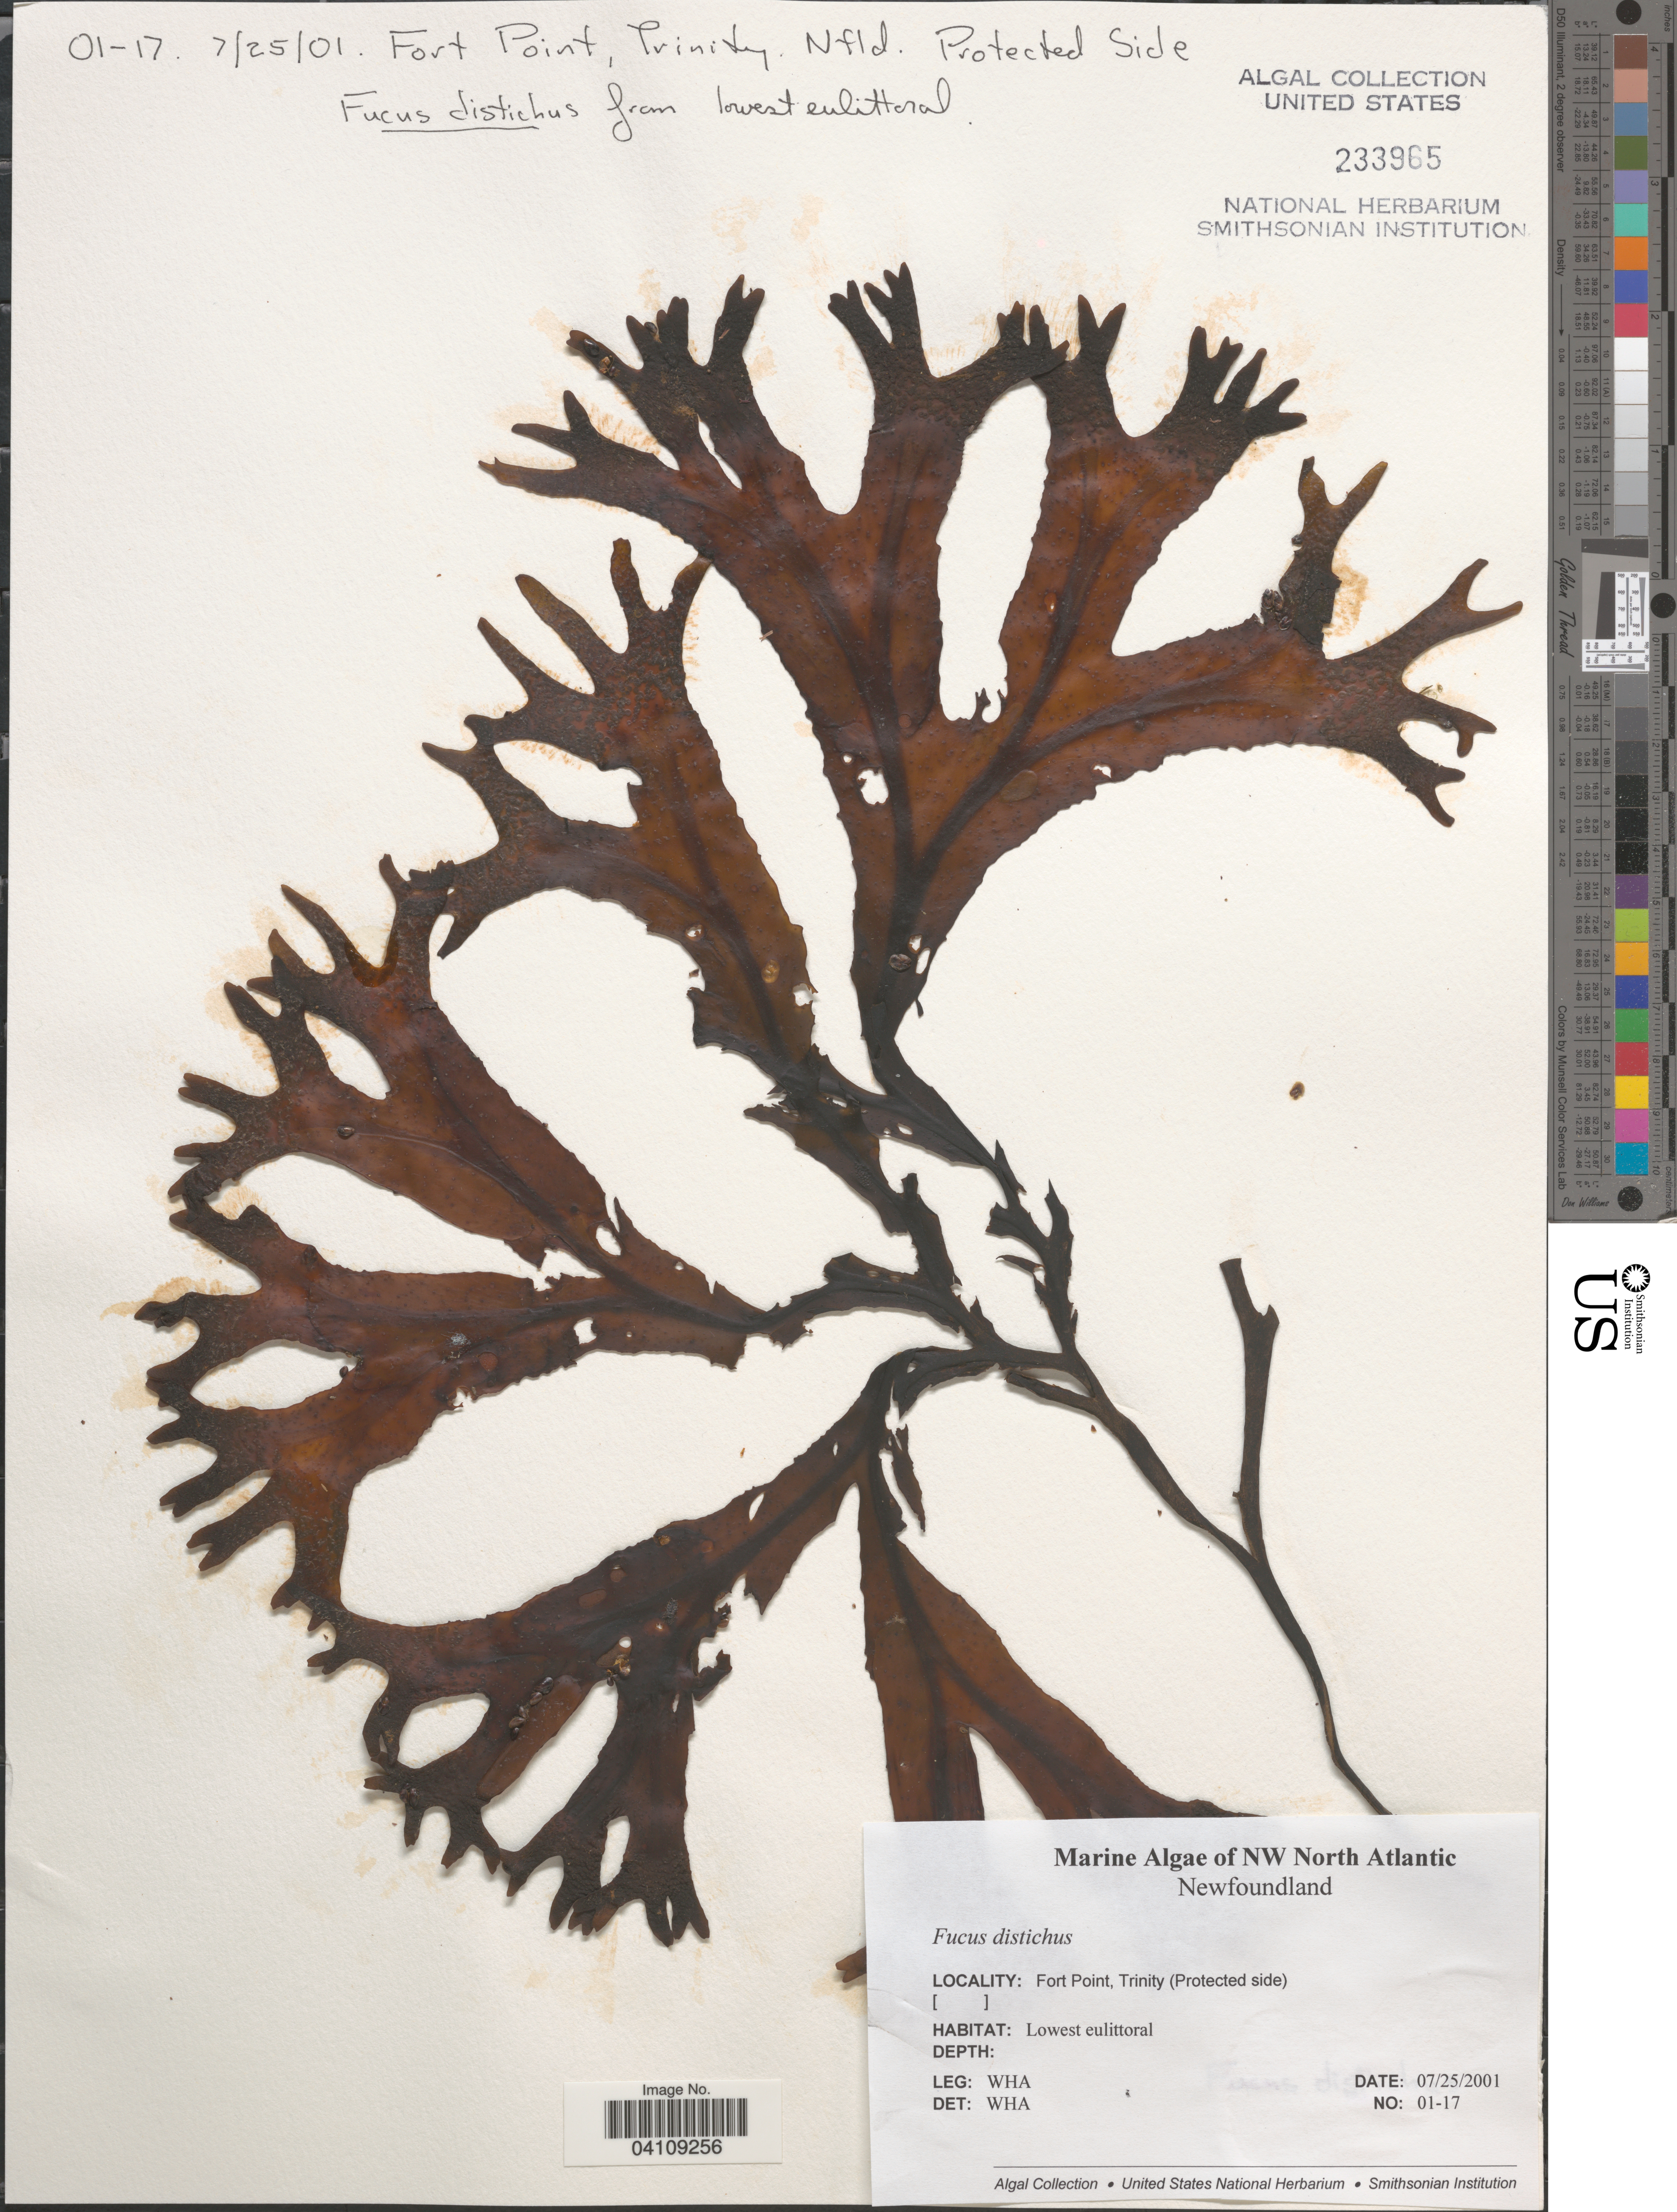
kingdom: Chromista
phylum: Ochrophyta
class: Phaeophyceae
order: Fucales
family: Fucaceae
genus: Fucus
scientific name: Fucus distichus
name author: L.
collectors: W. H. Adey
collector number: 01-17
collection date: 2001-07-25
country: Canada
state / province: Newfoundland and Labrador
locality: NW North Atlantic. Fort Point, Trinity (Protected side).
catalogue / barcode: US 233965